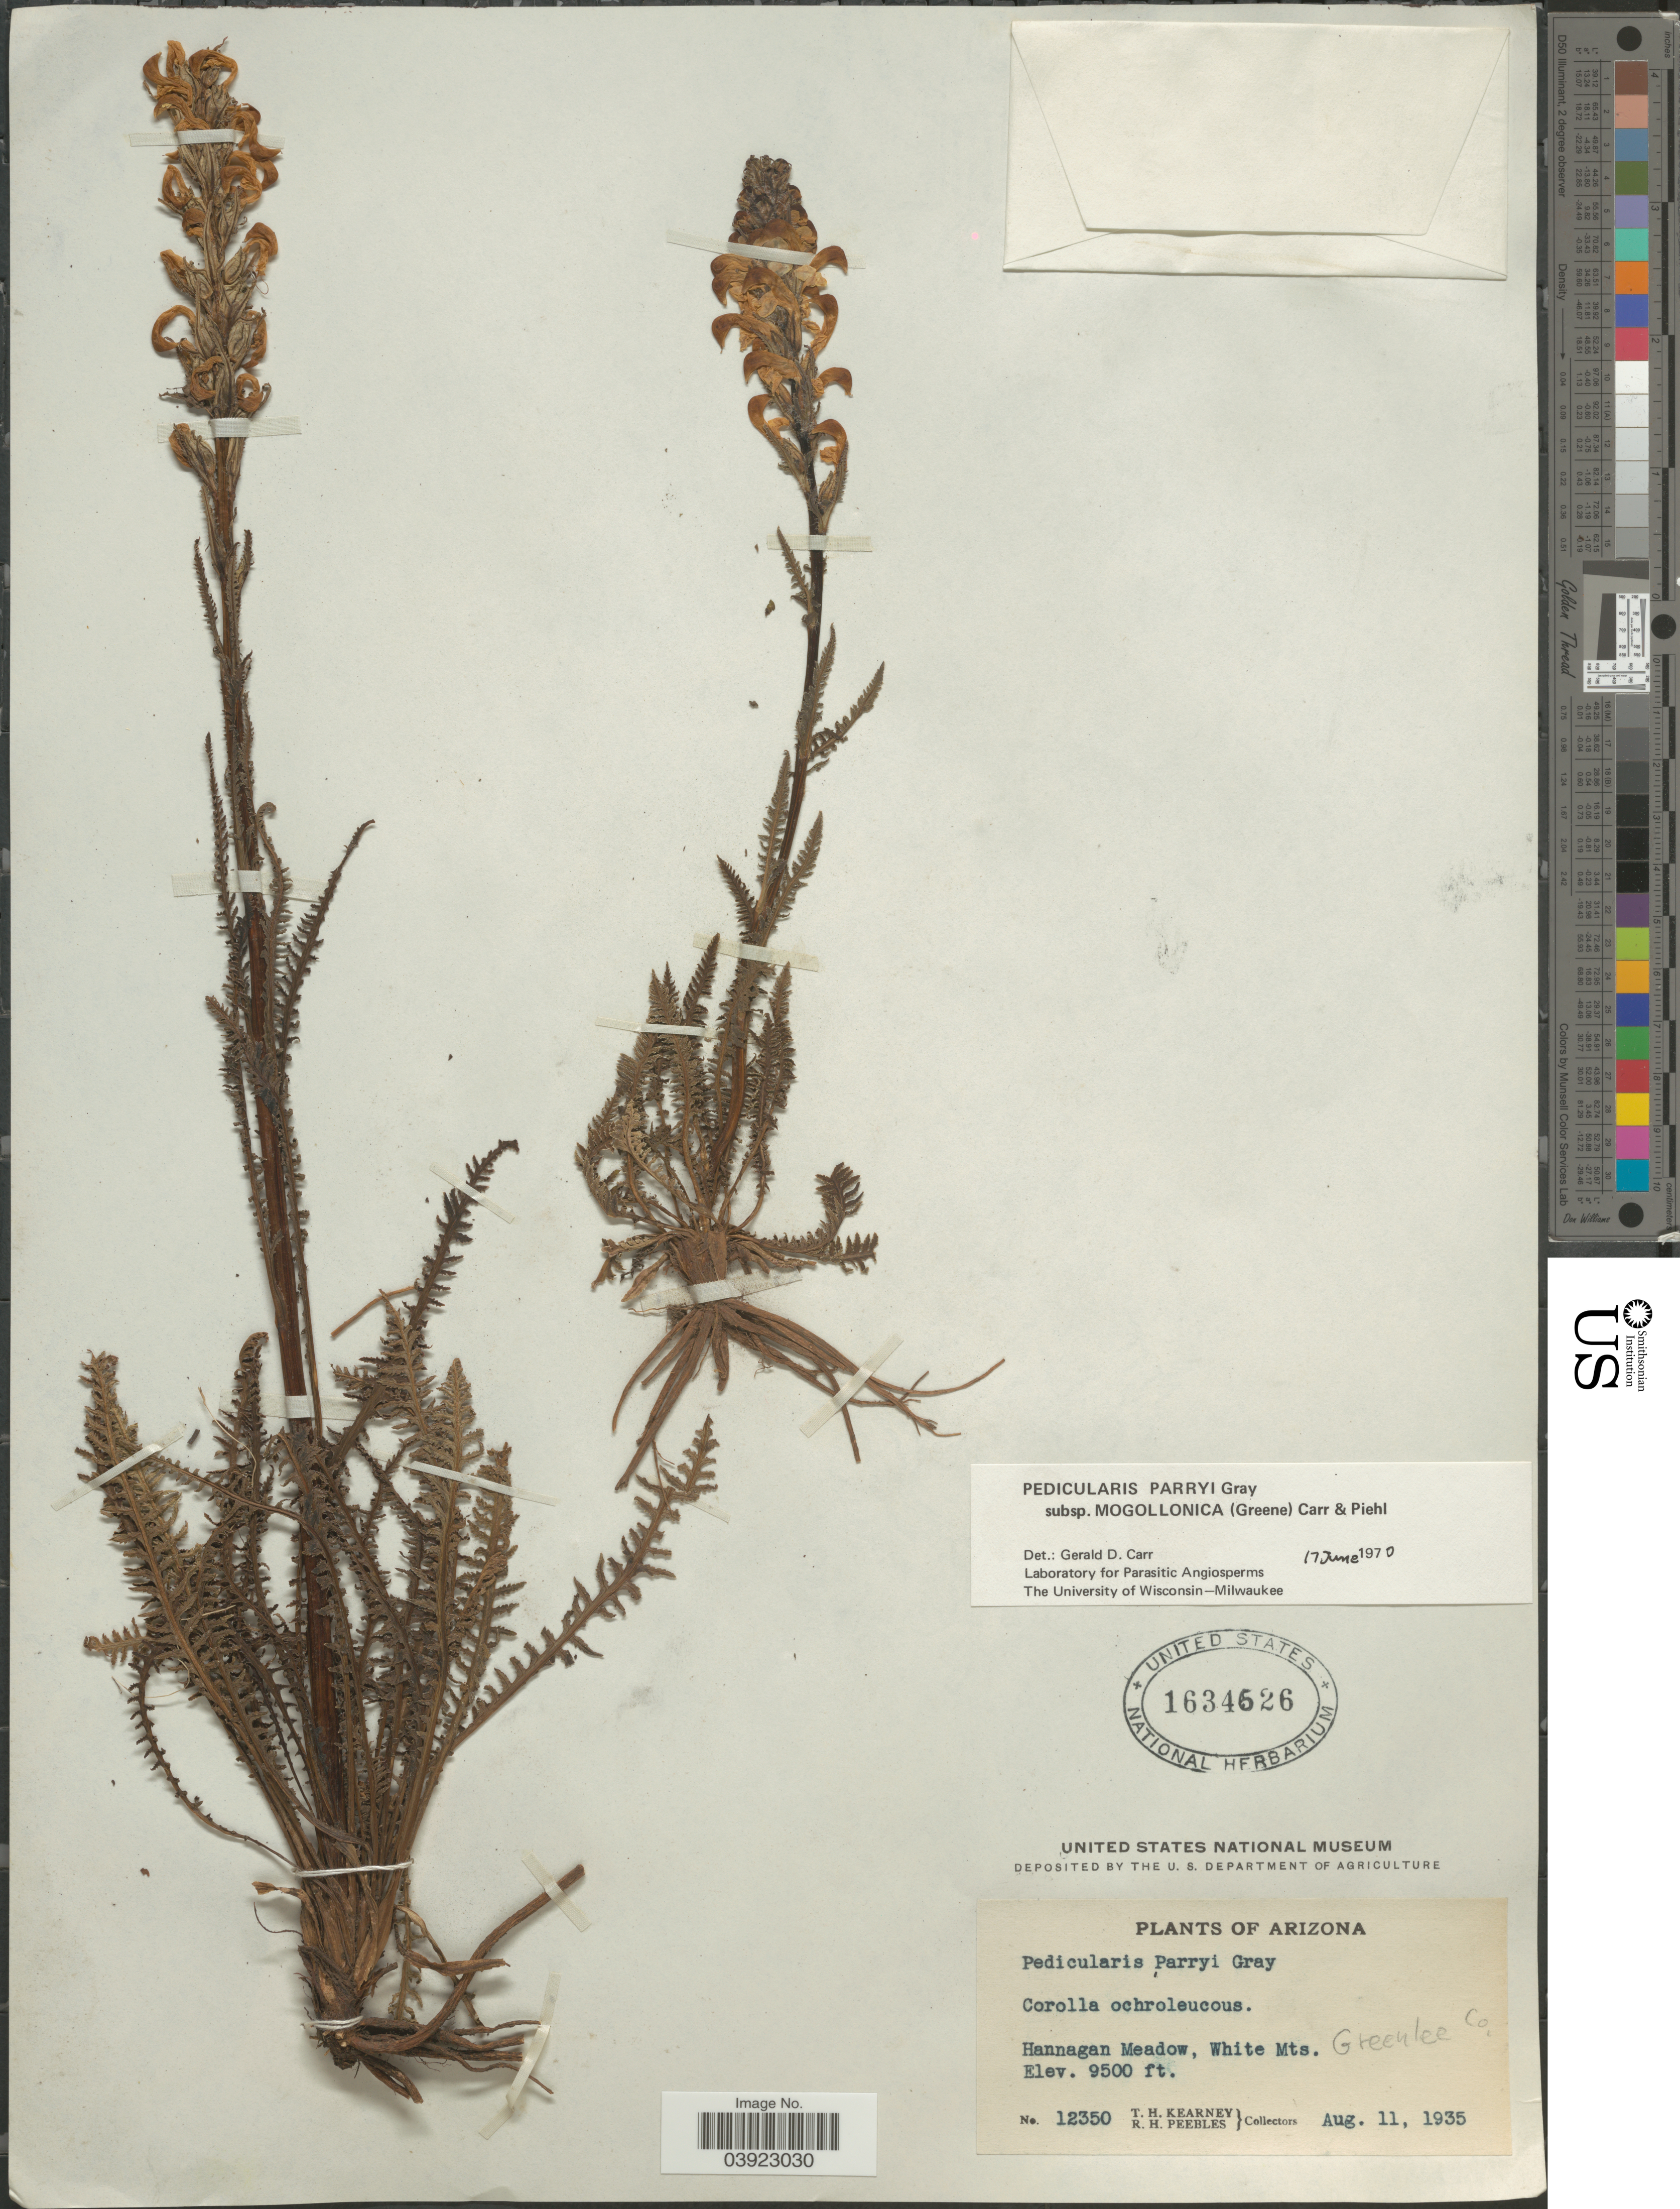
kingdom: Plantae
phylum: Tracheophyta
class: Magnoliopsida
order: Lamiales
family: Orobanchaceae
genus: Pedicularis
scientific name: Pedicularis parryi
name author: A. Gray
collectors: T. H. Kearney & R. H. Peebles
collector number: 12350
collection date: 1935-08-11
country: United States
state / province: Arizona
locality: Hannagan Meadow, White Mts. Greenlee Co.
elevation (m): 2896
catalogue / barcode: US 1634626